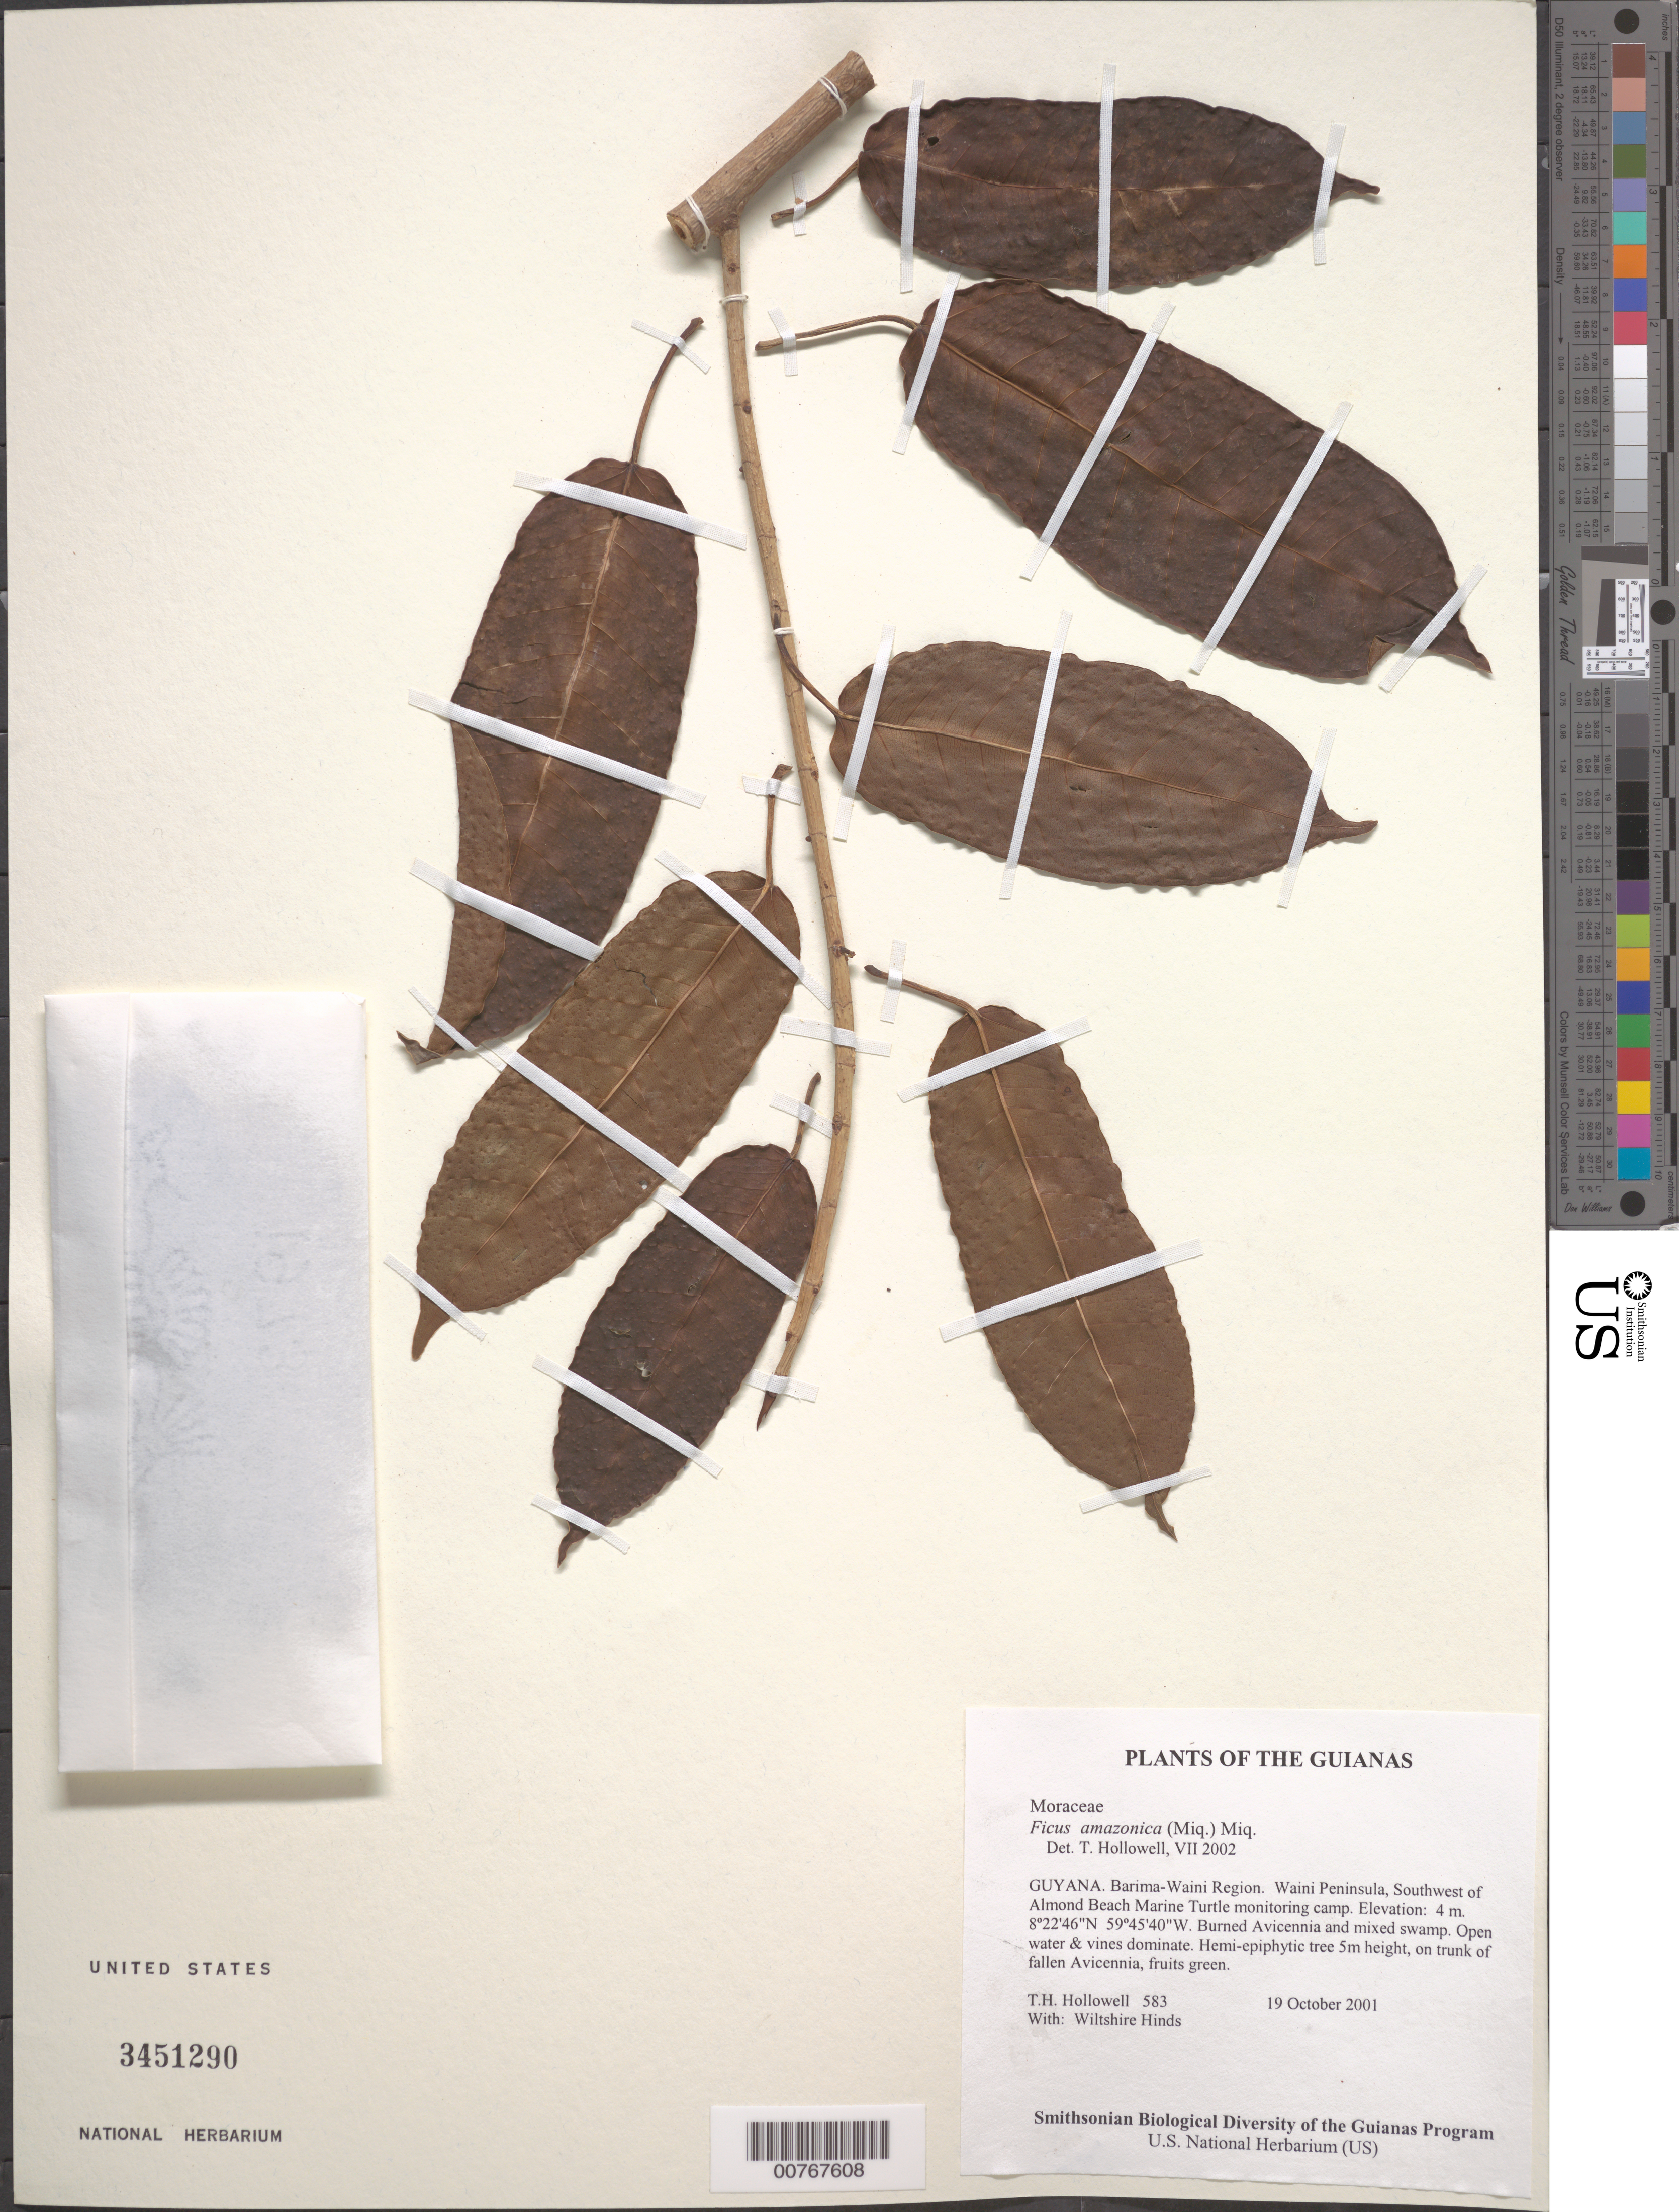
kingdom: Plantae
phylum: Tracheophyta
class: Magnoliopsida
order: Rosales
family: Moraceae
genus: Ficus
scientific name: Ficus amazonica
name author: (Miq.) Miq.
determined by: Hollowell, T. H., (BOT), Smithsonian Institution - National Museum of Natural History (UNITED STATES)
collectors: T. Hollowell & W. Hinds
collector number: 583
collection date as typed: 19 October 2001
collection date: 2001-10-19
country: Guyana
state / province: Barima-Waini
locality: Waini Peninsula, Southwest of Almond Beach Marine Turtle monitoring camp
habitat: Burned Avicennia and mixed swamp. Open water & vines dominate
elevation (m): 4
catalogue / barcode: US 3451290